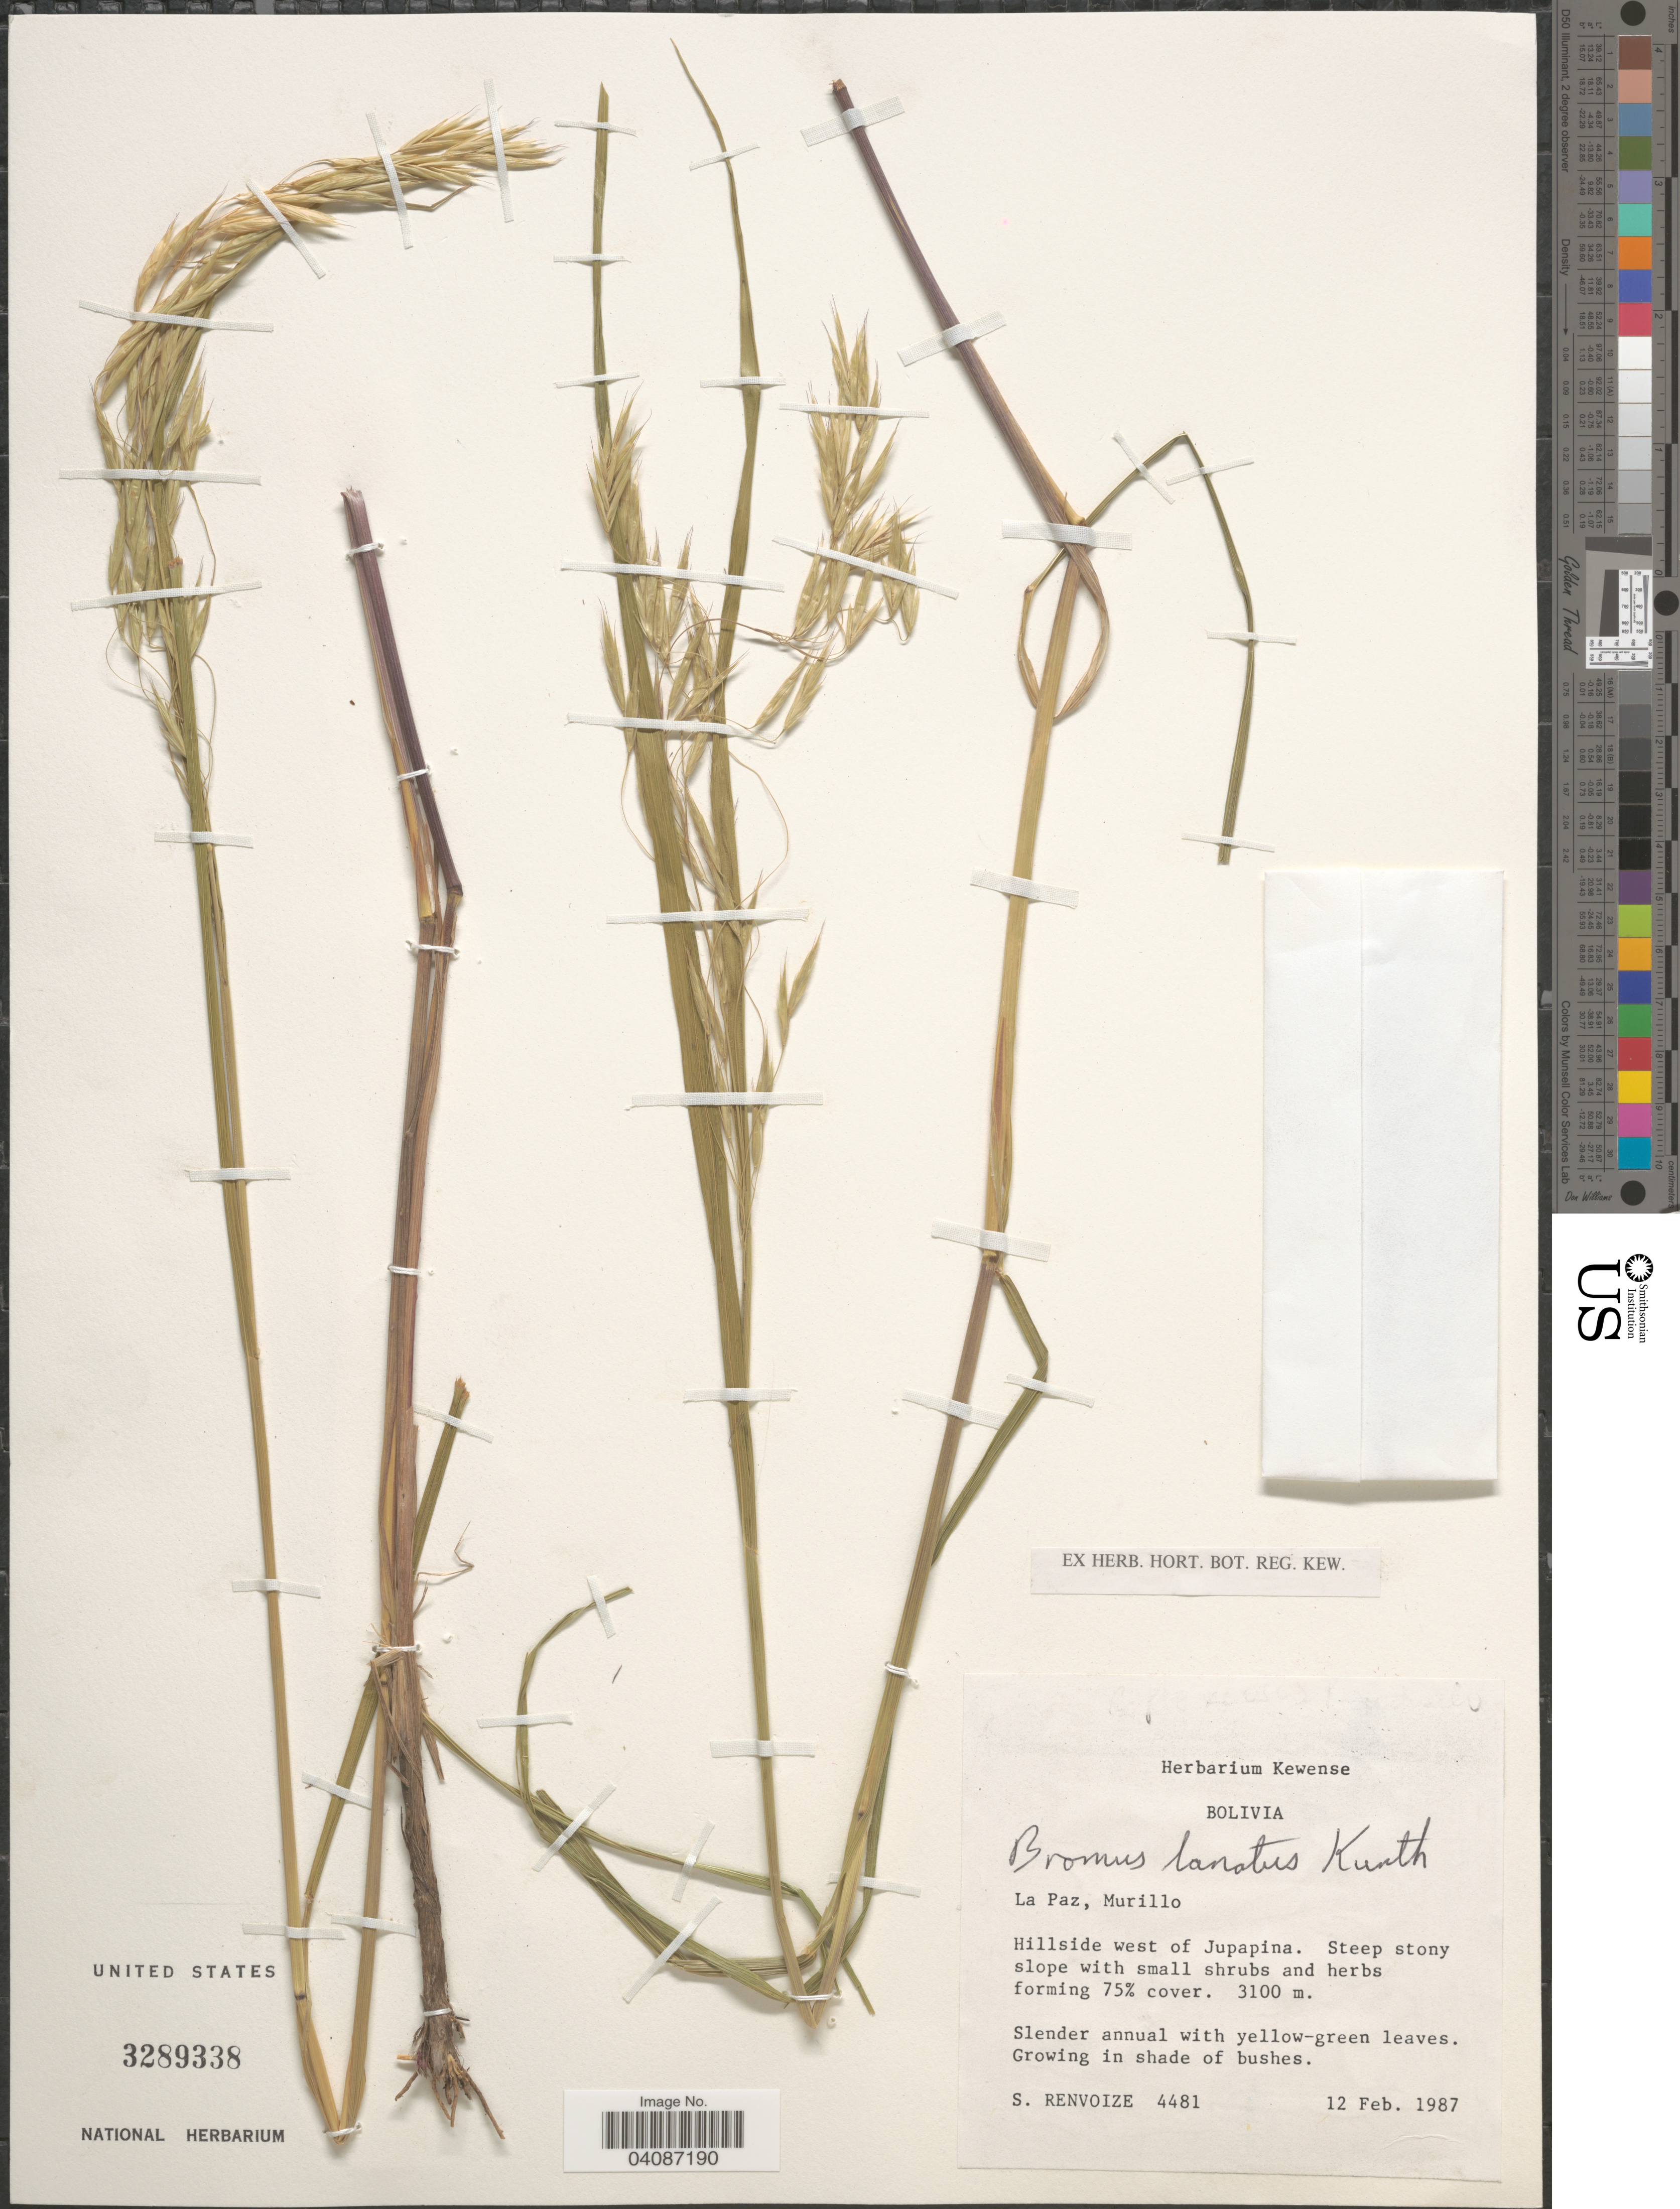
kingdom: Plantae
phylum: Tracheophyta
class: Liliopsida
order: Poales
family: Poaceae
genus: Bromus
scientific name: Bromus lanatus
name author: Kunth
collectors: S. A. Renvoize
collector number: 4481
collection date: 1987-02-12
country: Bolivia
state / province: La Paz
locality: Murillo. Hillside west of Jupapina.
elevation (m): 3100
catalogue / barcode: US 3289338